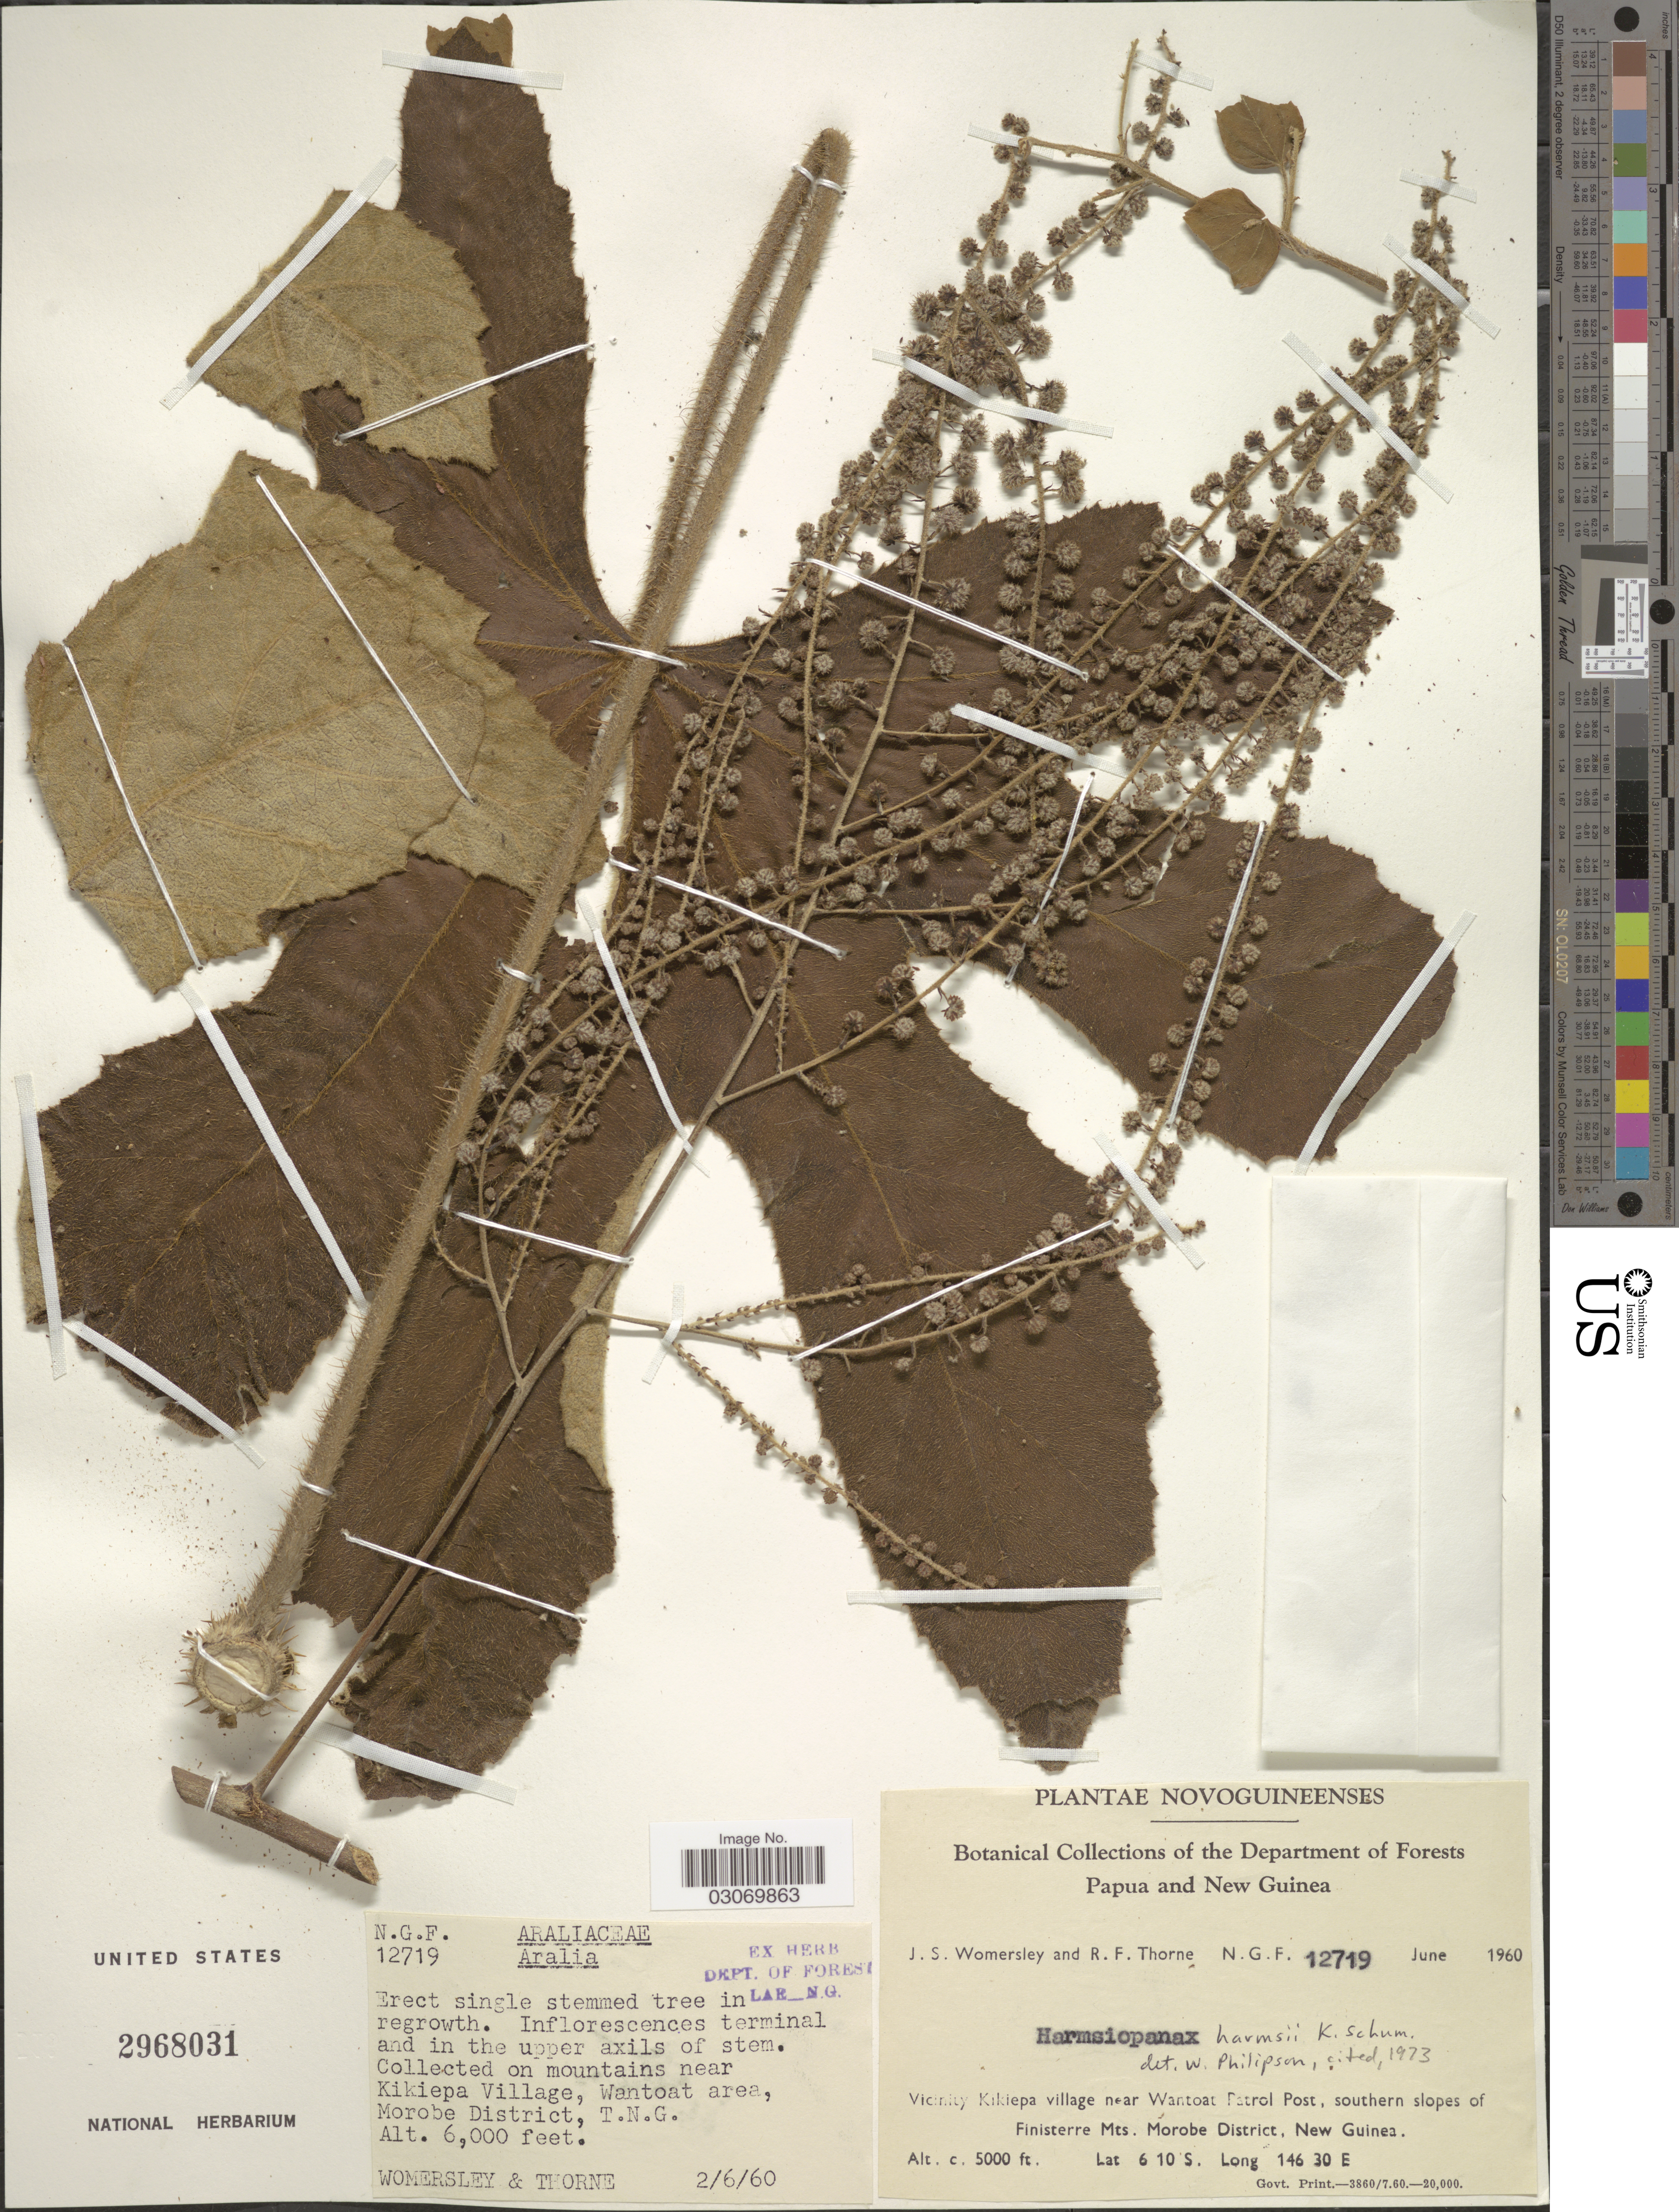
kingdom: Plantae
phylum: Tracheophyta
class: Magnoliopsida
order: Apiales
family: Araliaceae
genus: Harmsiopanax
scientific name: Harmsiopanax harmsii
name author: K. Schum. & Lauterb.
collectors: J. S. Womersley & R. Thorne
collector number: N.G.F. 12719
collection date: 1960-06-02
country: Papua New Guinea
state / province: Morobe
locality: Papa and New Guinea, Vicinity Kikiepa village near Wantoat Patrol Post, southern slopes of Finisterre Mts. Morobe District, New Guinea. On mountains near Kikiepa Village, Wantoat area. T.N.G.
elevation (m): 1829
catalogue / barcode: US 3968031